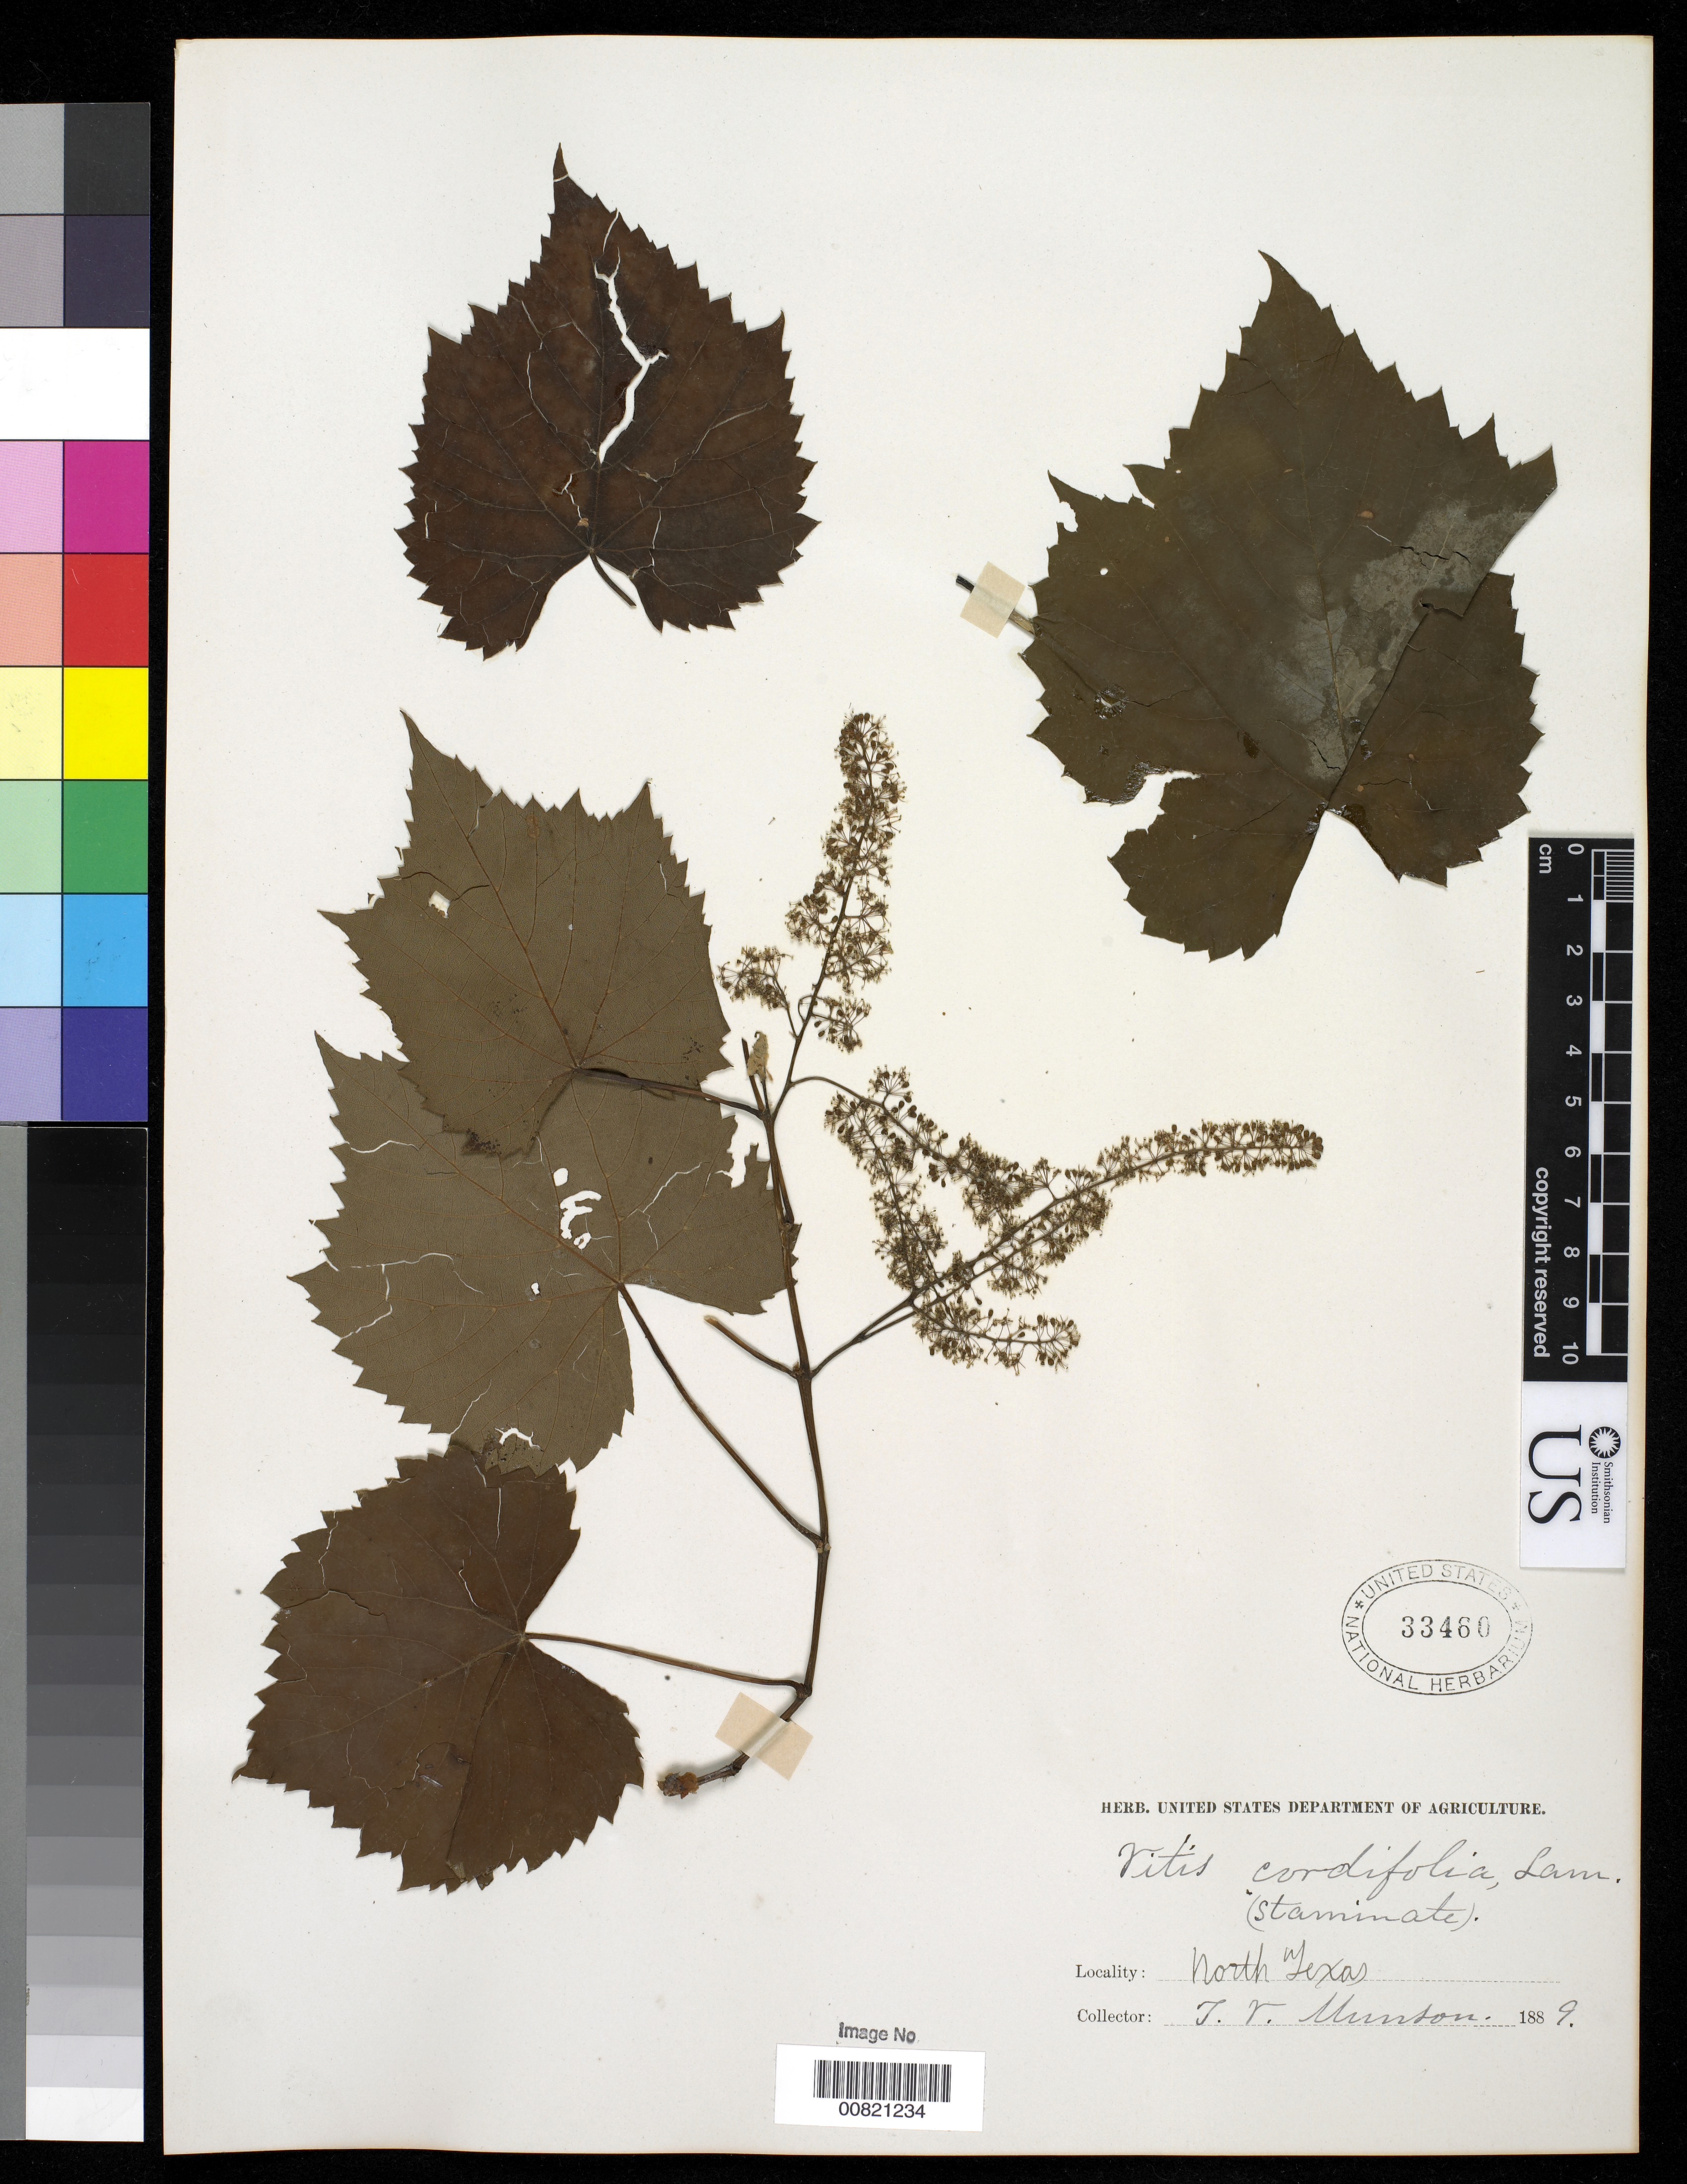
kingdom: Plantae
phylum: Tracheophyta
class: Magnoliopsida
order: Vitales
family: Vitaceae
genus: Vitis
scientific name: Vitis cordifolia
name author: Michx.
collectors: T. V. Munson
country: United States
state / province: Texas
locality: North Texas.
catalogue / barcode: US 33460